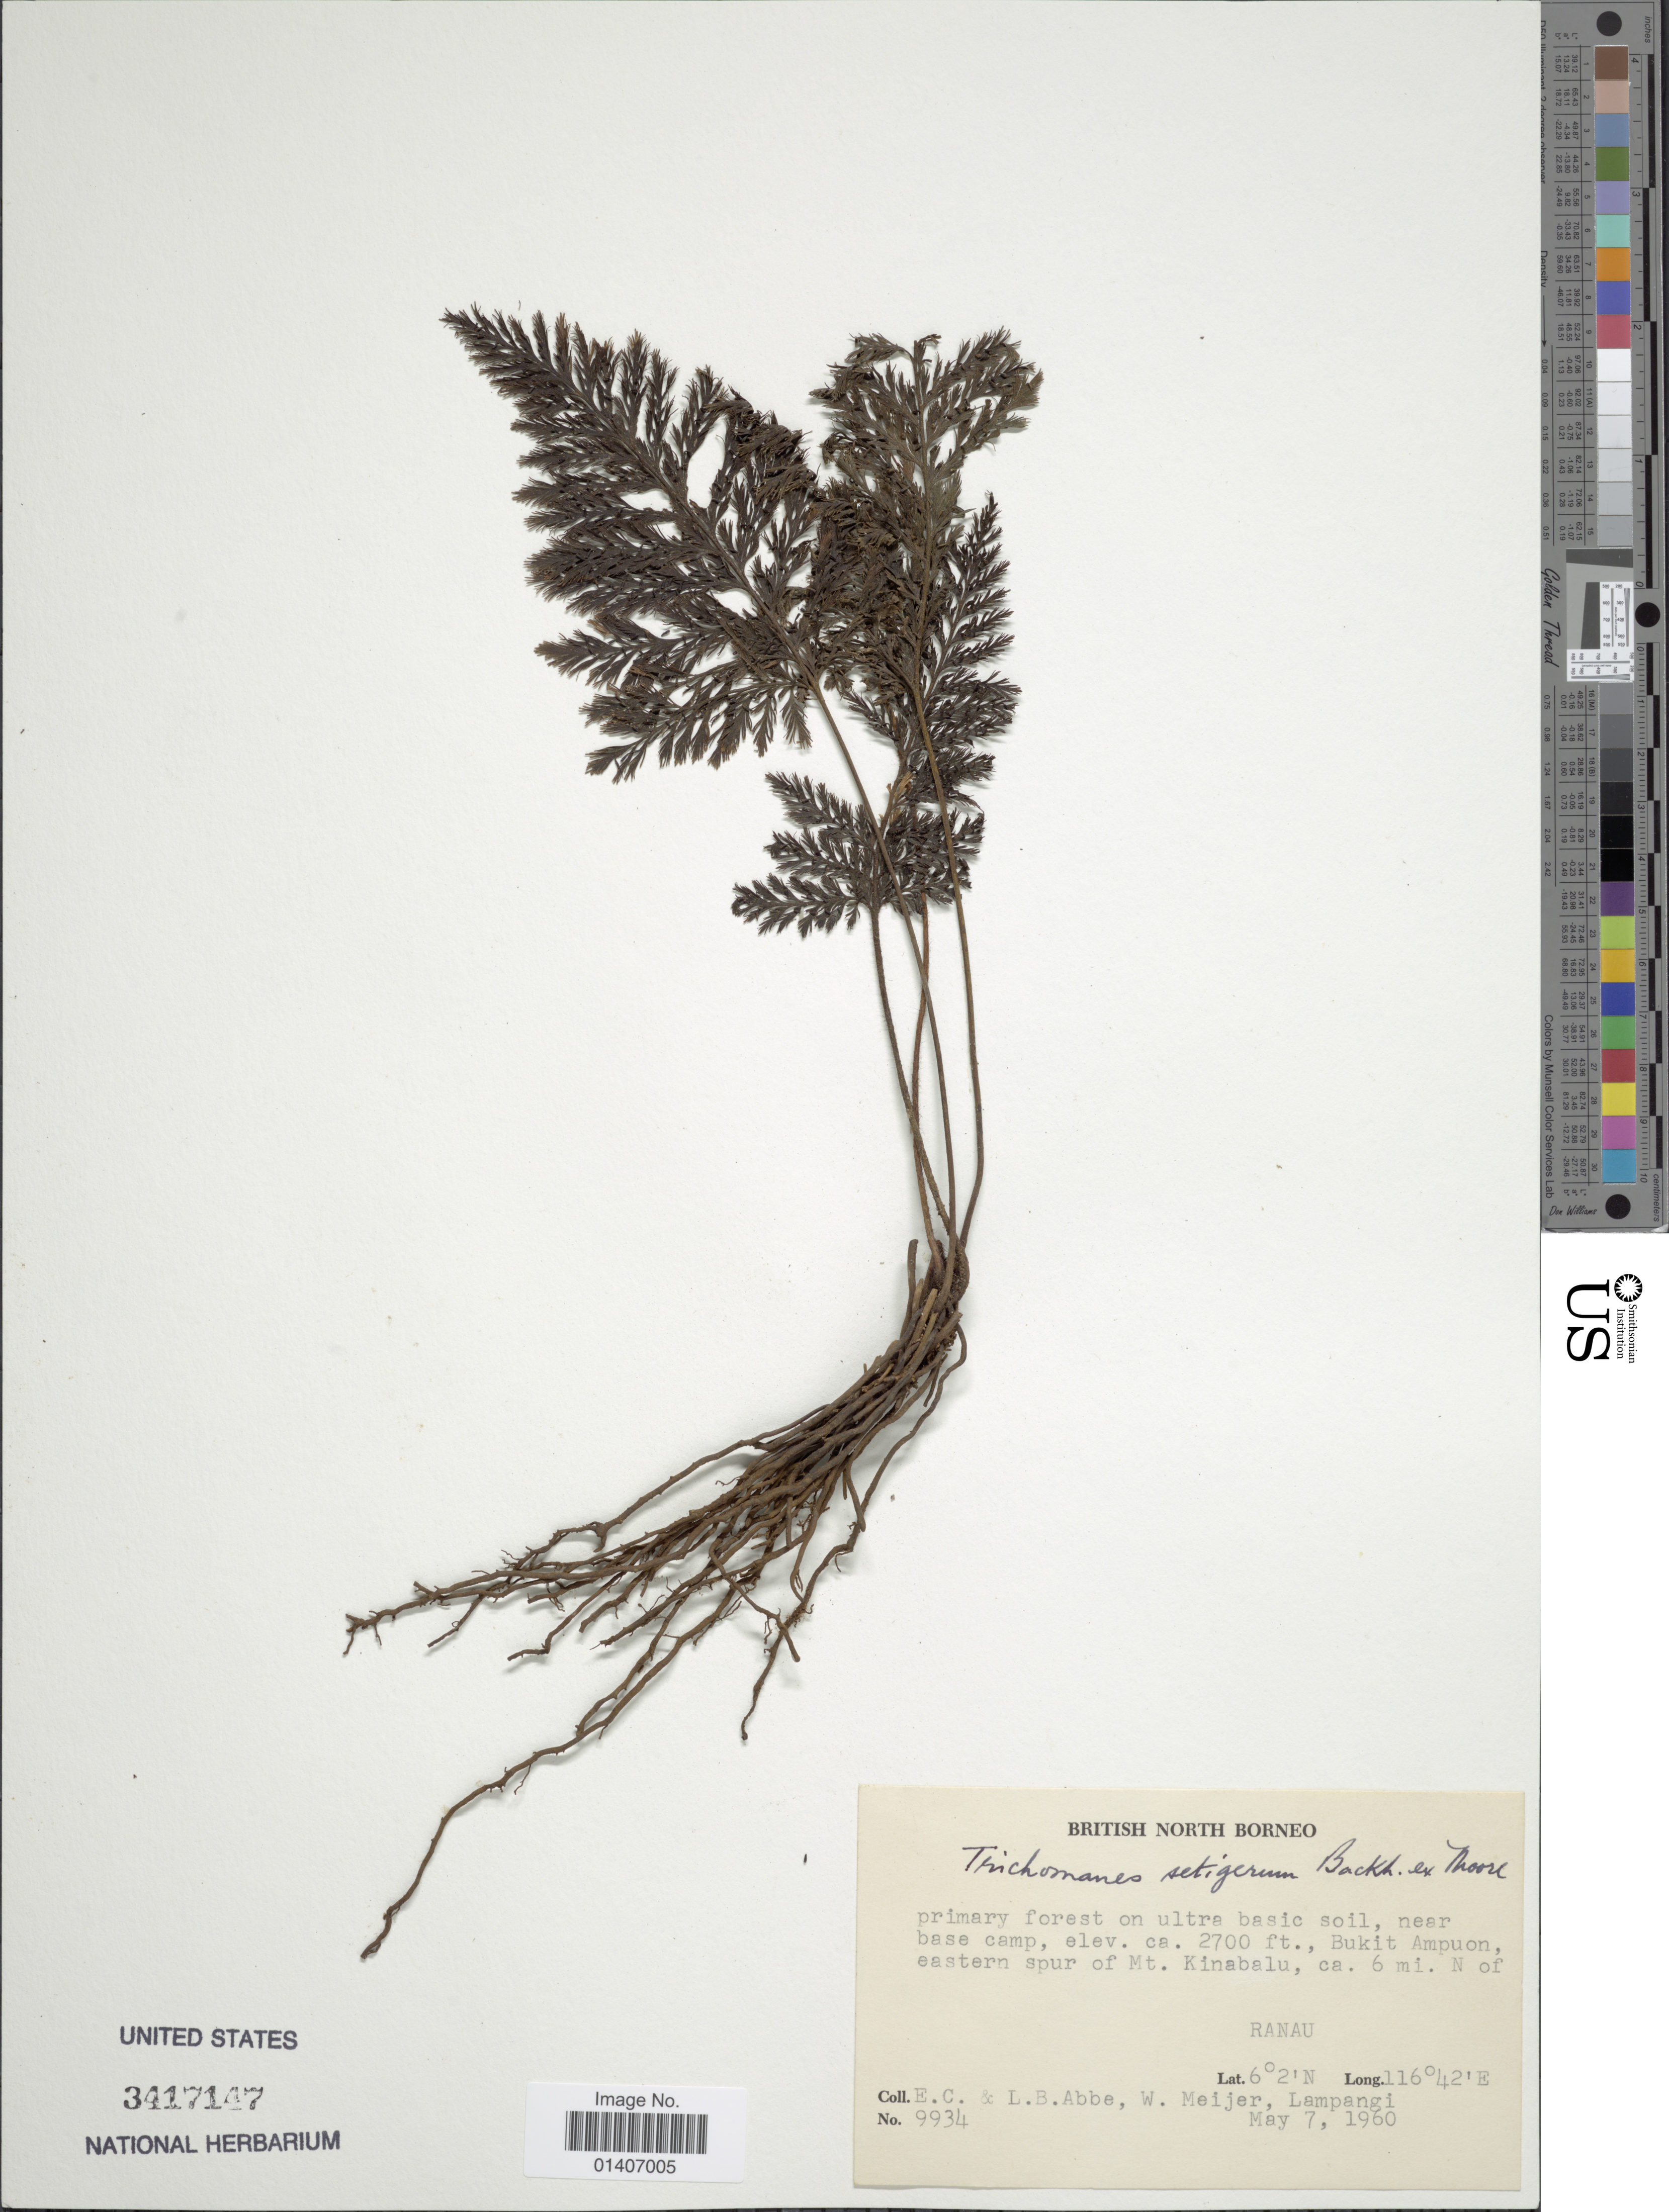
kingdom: Plantae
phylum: Tracheophyta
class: Polypodiopsida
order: Hymenophyllales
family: Hymenophyllaceae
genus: Abrodictyum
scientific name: Abrodictyum setigerum (Wall.) comb. ined., 2015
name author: (Wall.)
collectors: E. C. Abbe, L. B. Abbe, W. Meijer & Lampangi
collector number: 9934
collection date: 1960-05-07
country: Malaysia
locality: British North Borneo, primary forest on ultra basic soil, near base camp, Bukit Ampuon, eastern spur of Mt. Kinabalu, ca. 6mi. N of Ranau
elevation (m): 823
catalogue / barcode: US 3417147